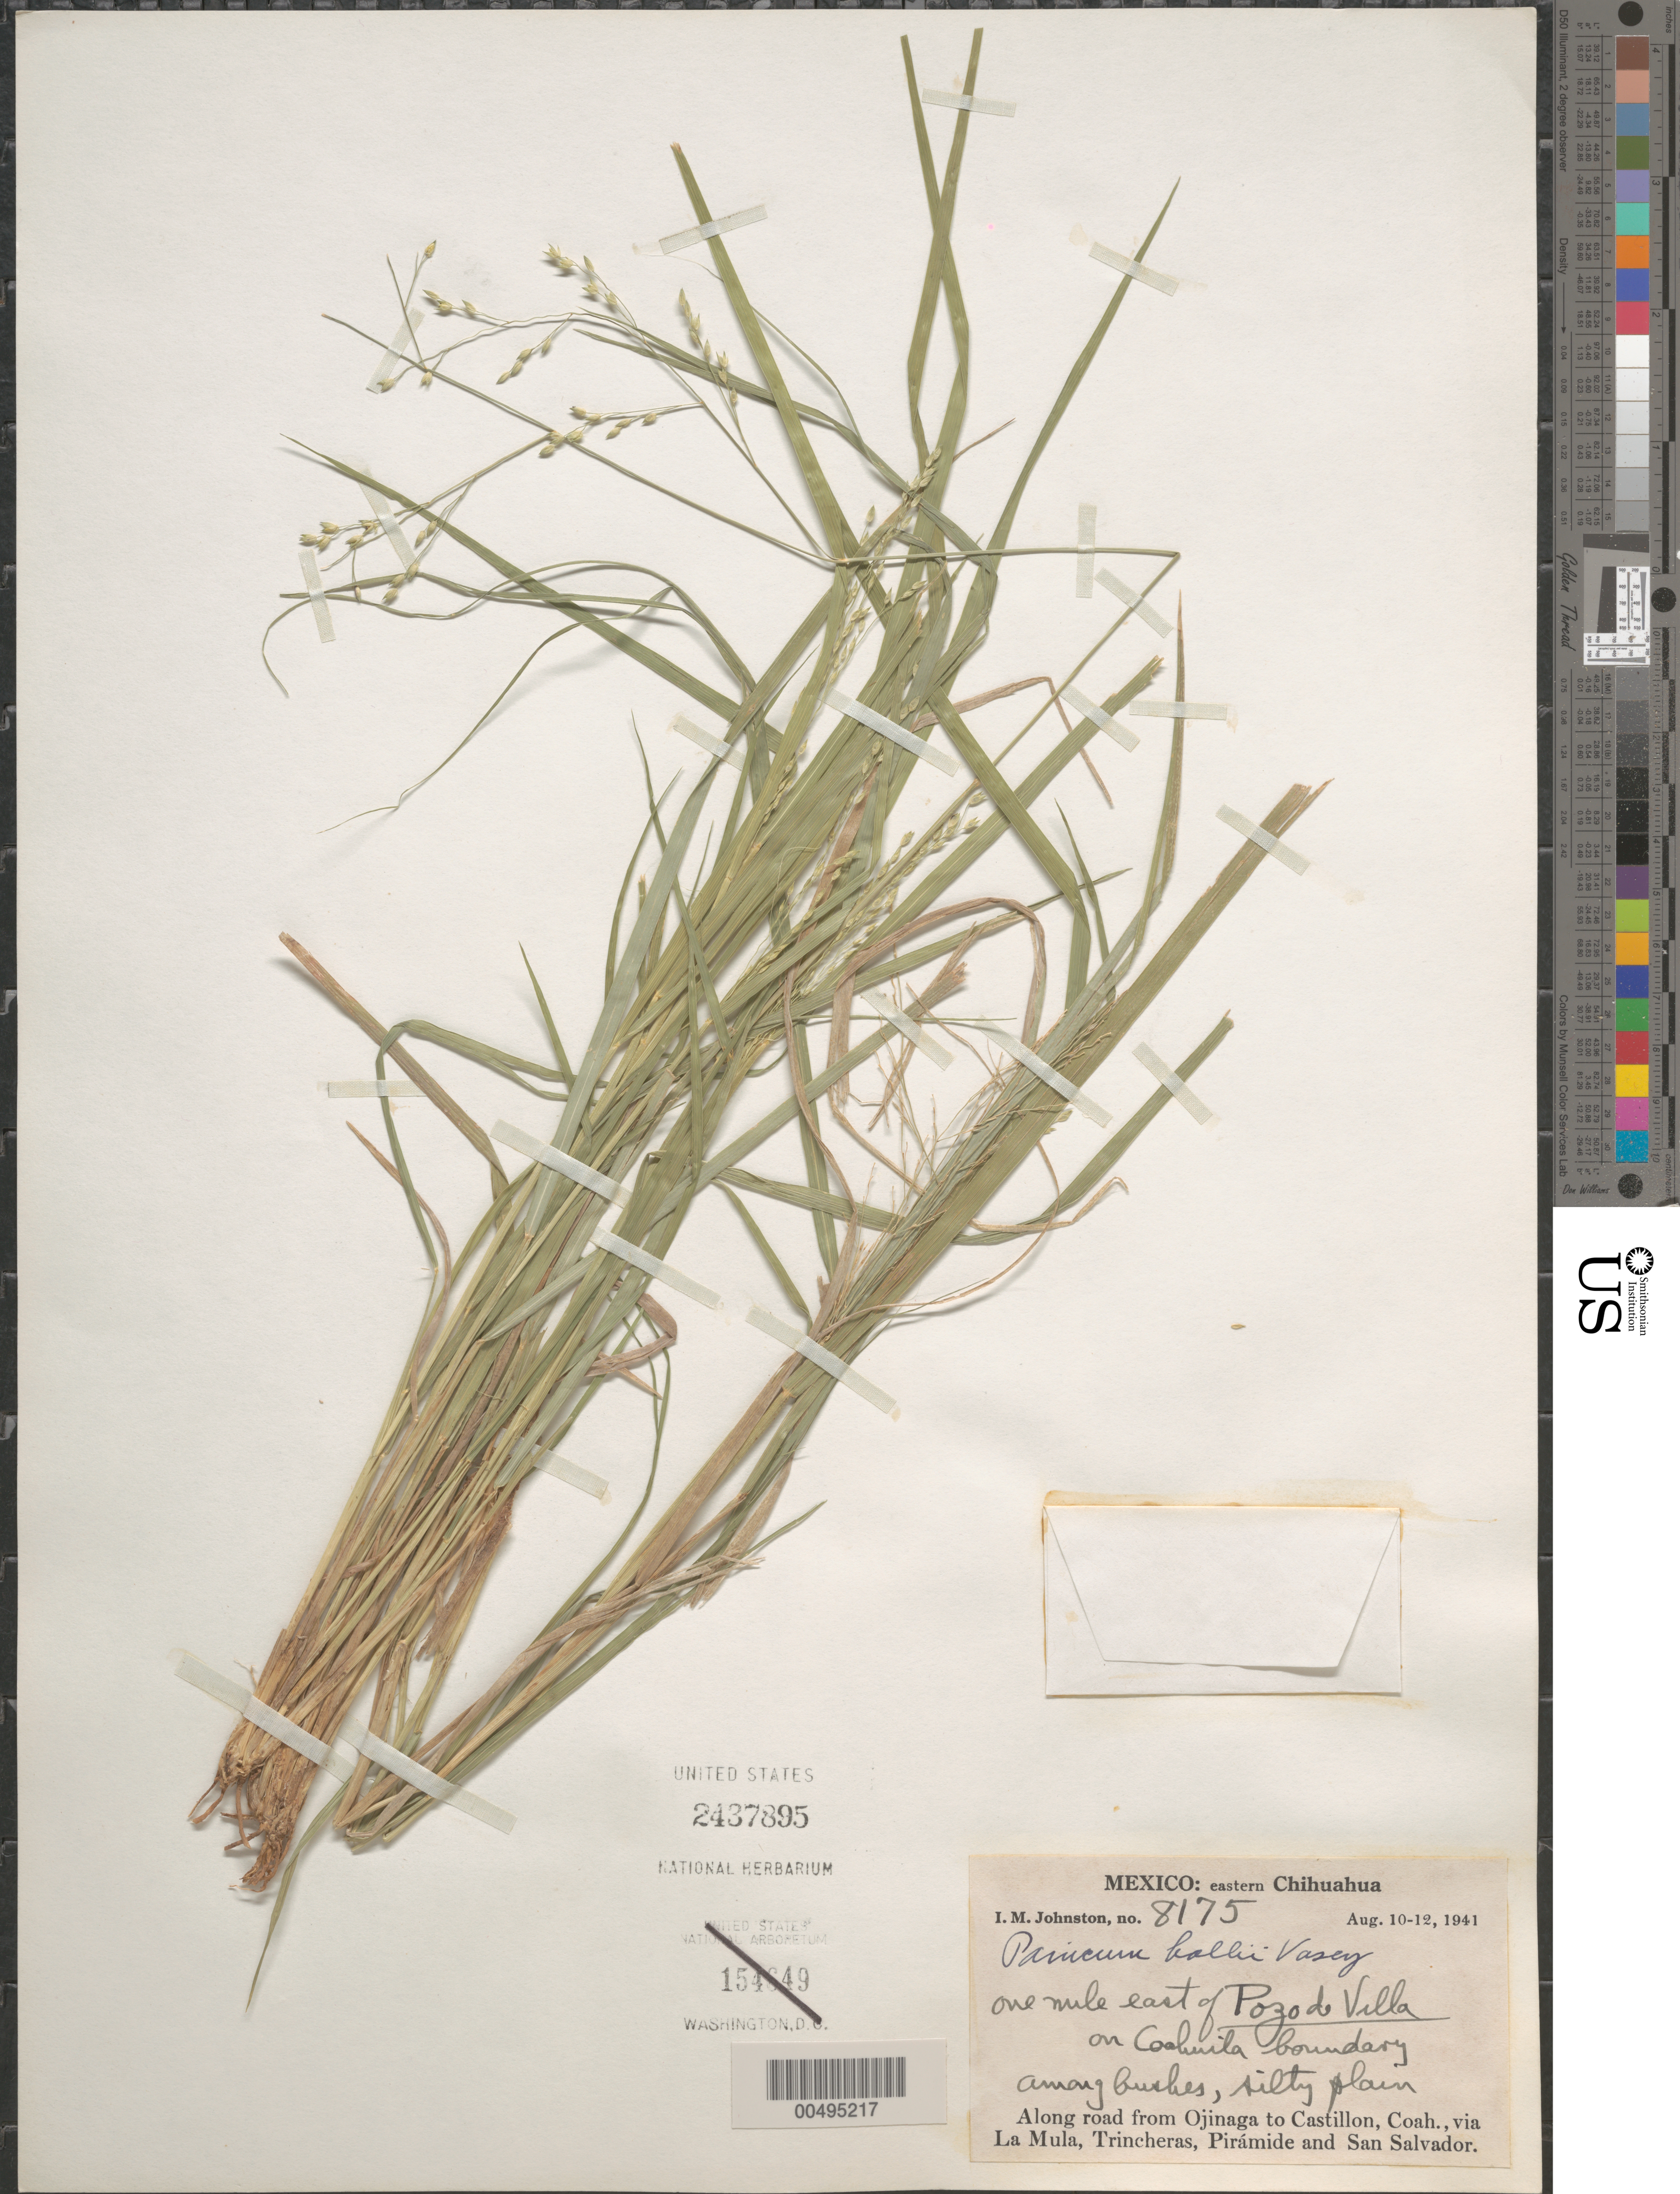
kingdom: Plantae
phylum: Tracheophyta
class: Liliopsida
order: Poales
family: Poaceae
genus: Panicum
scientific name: Panicum hallii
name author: Vasey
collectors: I.M. Johnston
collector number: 8175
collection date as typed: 10 Aug 1941 to 12 Aug 1941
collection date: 1941-08-10/1941-08-12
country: Mexico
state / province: Chihuahua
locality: E CH, 1 mi E of Pozo de Villa, on CU boundary, along rd from Ojinaga to Castillon, CU, via La Mula, Trincheras, Pirámide & Sa...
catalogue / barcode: US 2437895